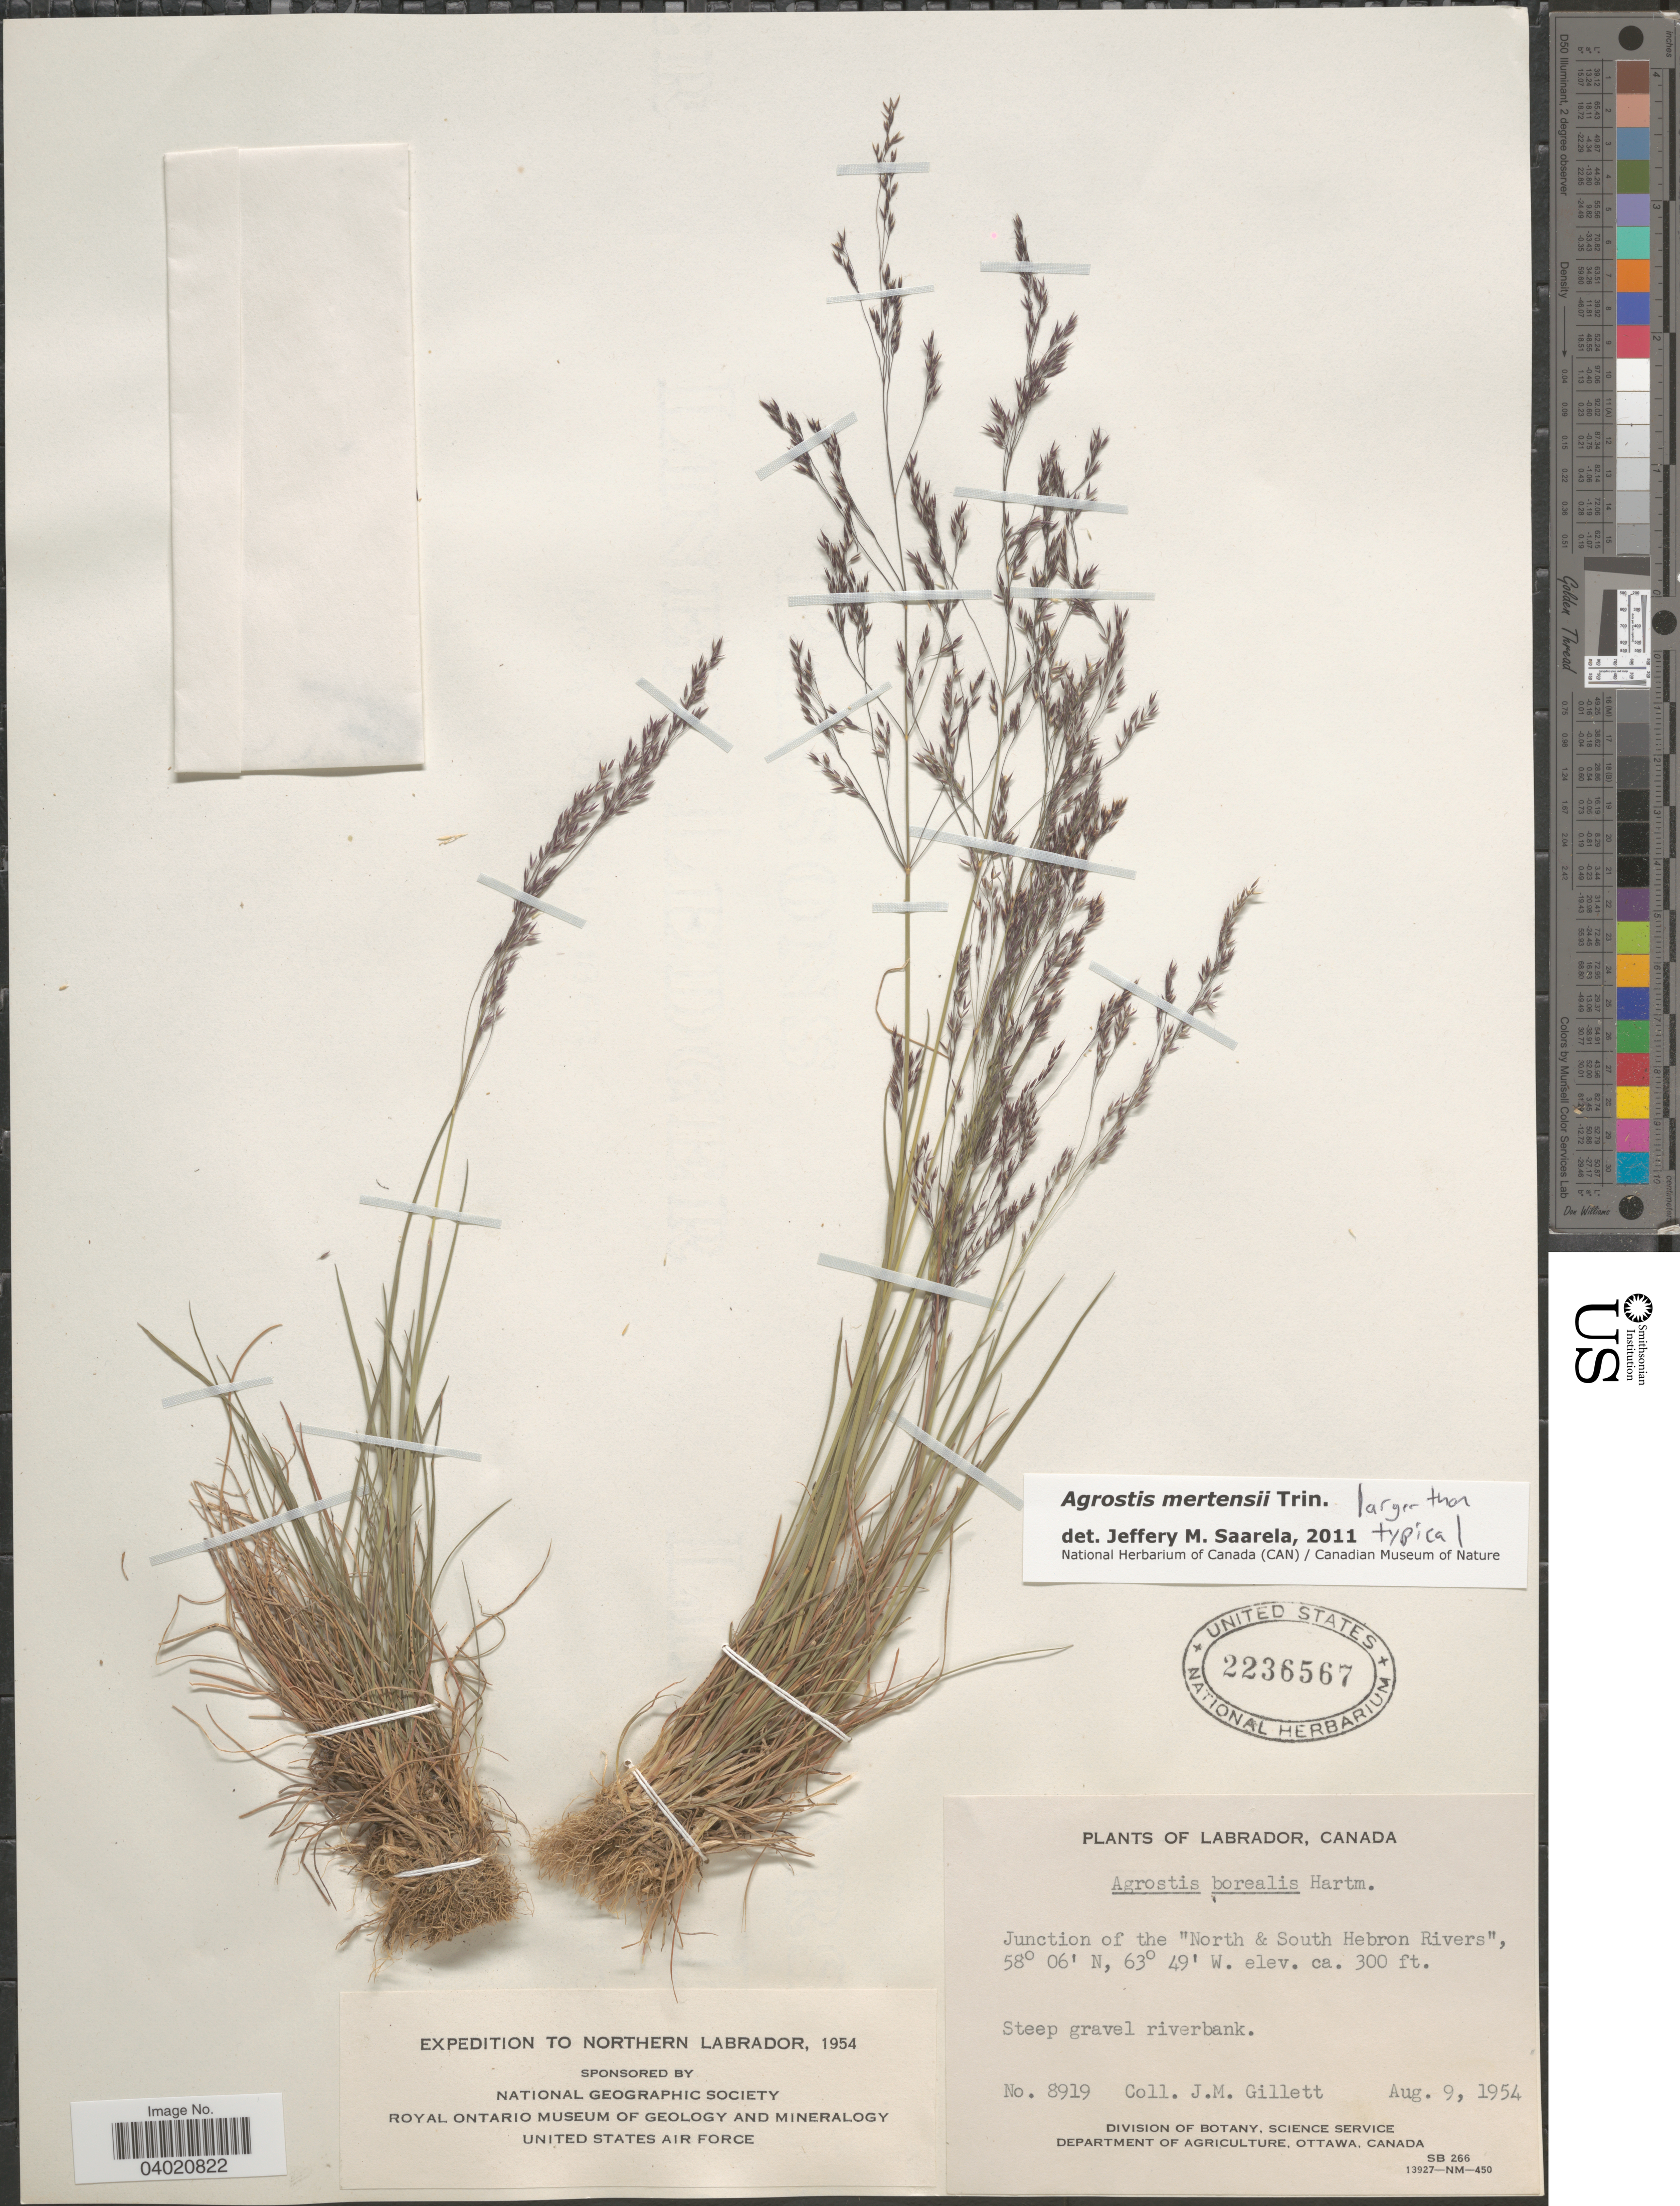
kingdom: Plantae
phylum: Tracheophyta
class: Liliopsida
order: Poales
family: Poaceae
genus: Agrostis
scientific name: Agrostis mertensii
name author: Trin.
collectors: J. M. Gillett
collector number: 8919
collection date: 1954-08-09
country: Canada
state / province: Newfoundland and Labrador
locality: Labrador. Junction of the "North & South Hebron Rivers".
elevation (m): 91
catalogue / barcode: US 2236567